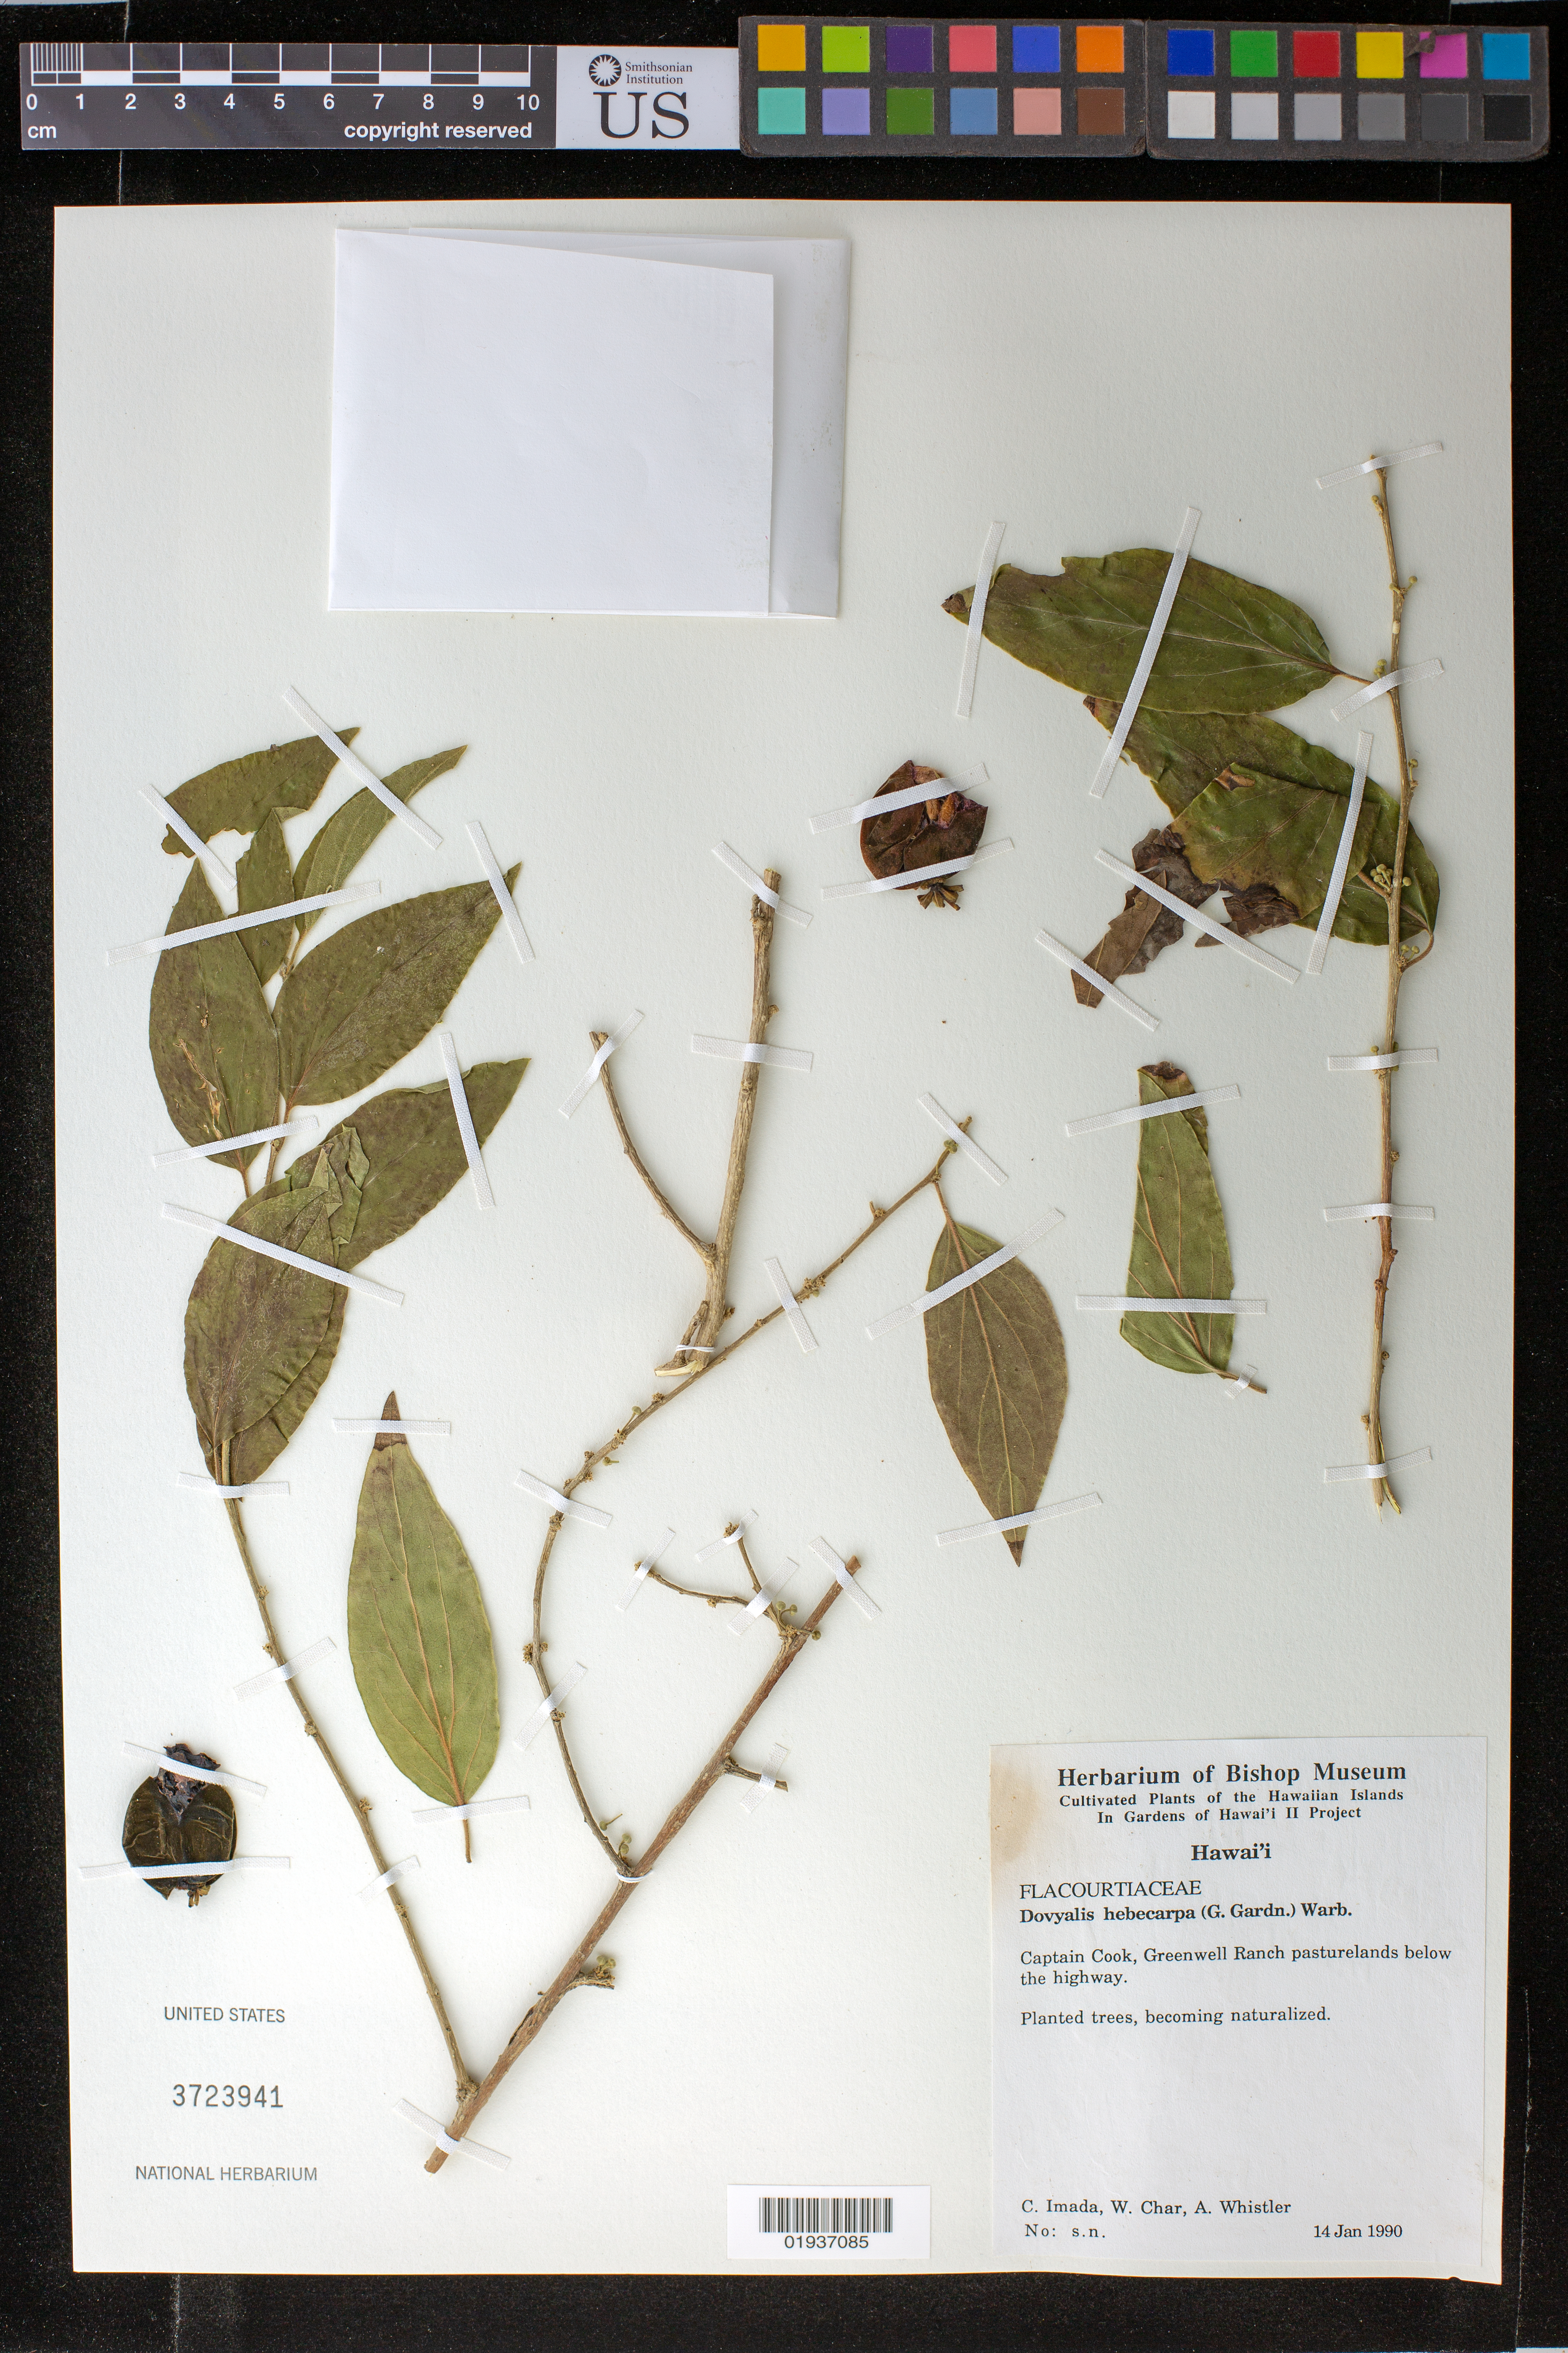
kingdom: Plantae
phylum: Tracheophyta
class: Magnoliopsida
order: Malpighiales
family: Salicaceae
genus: Dovyalis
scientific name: Dovyalis hebecarpa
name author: (Gardner) Warb.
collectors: C. Imada, W. Char & A. Whistler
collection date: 1990-01-14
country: United States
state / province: Hawaii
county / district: Hawaii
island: Hawaii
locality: Captain Cook, Greenwell Ranch pasturelands below the highway.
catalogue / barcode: US 3723941